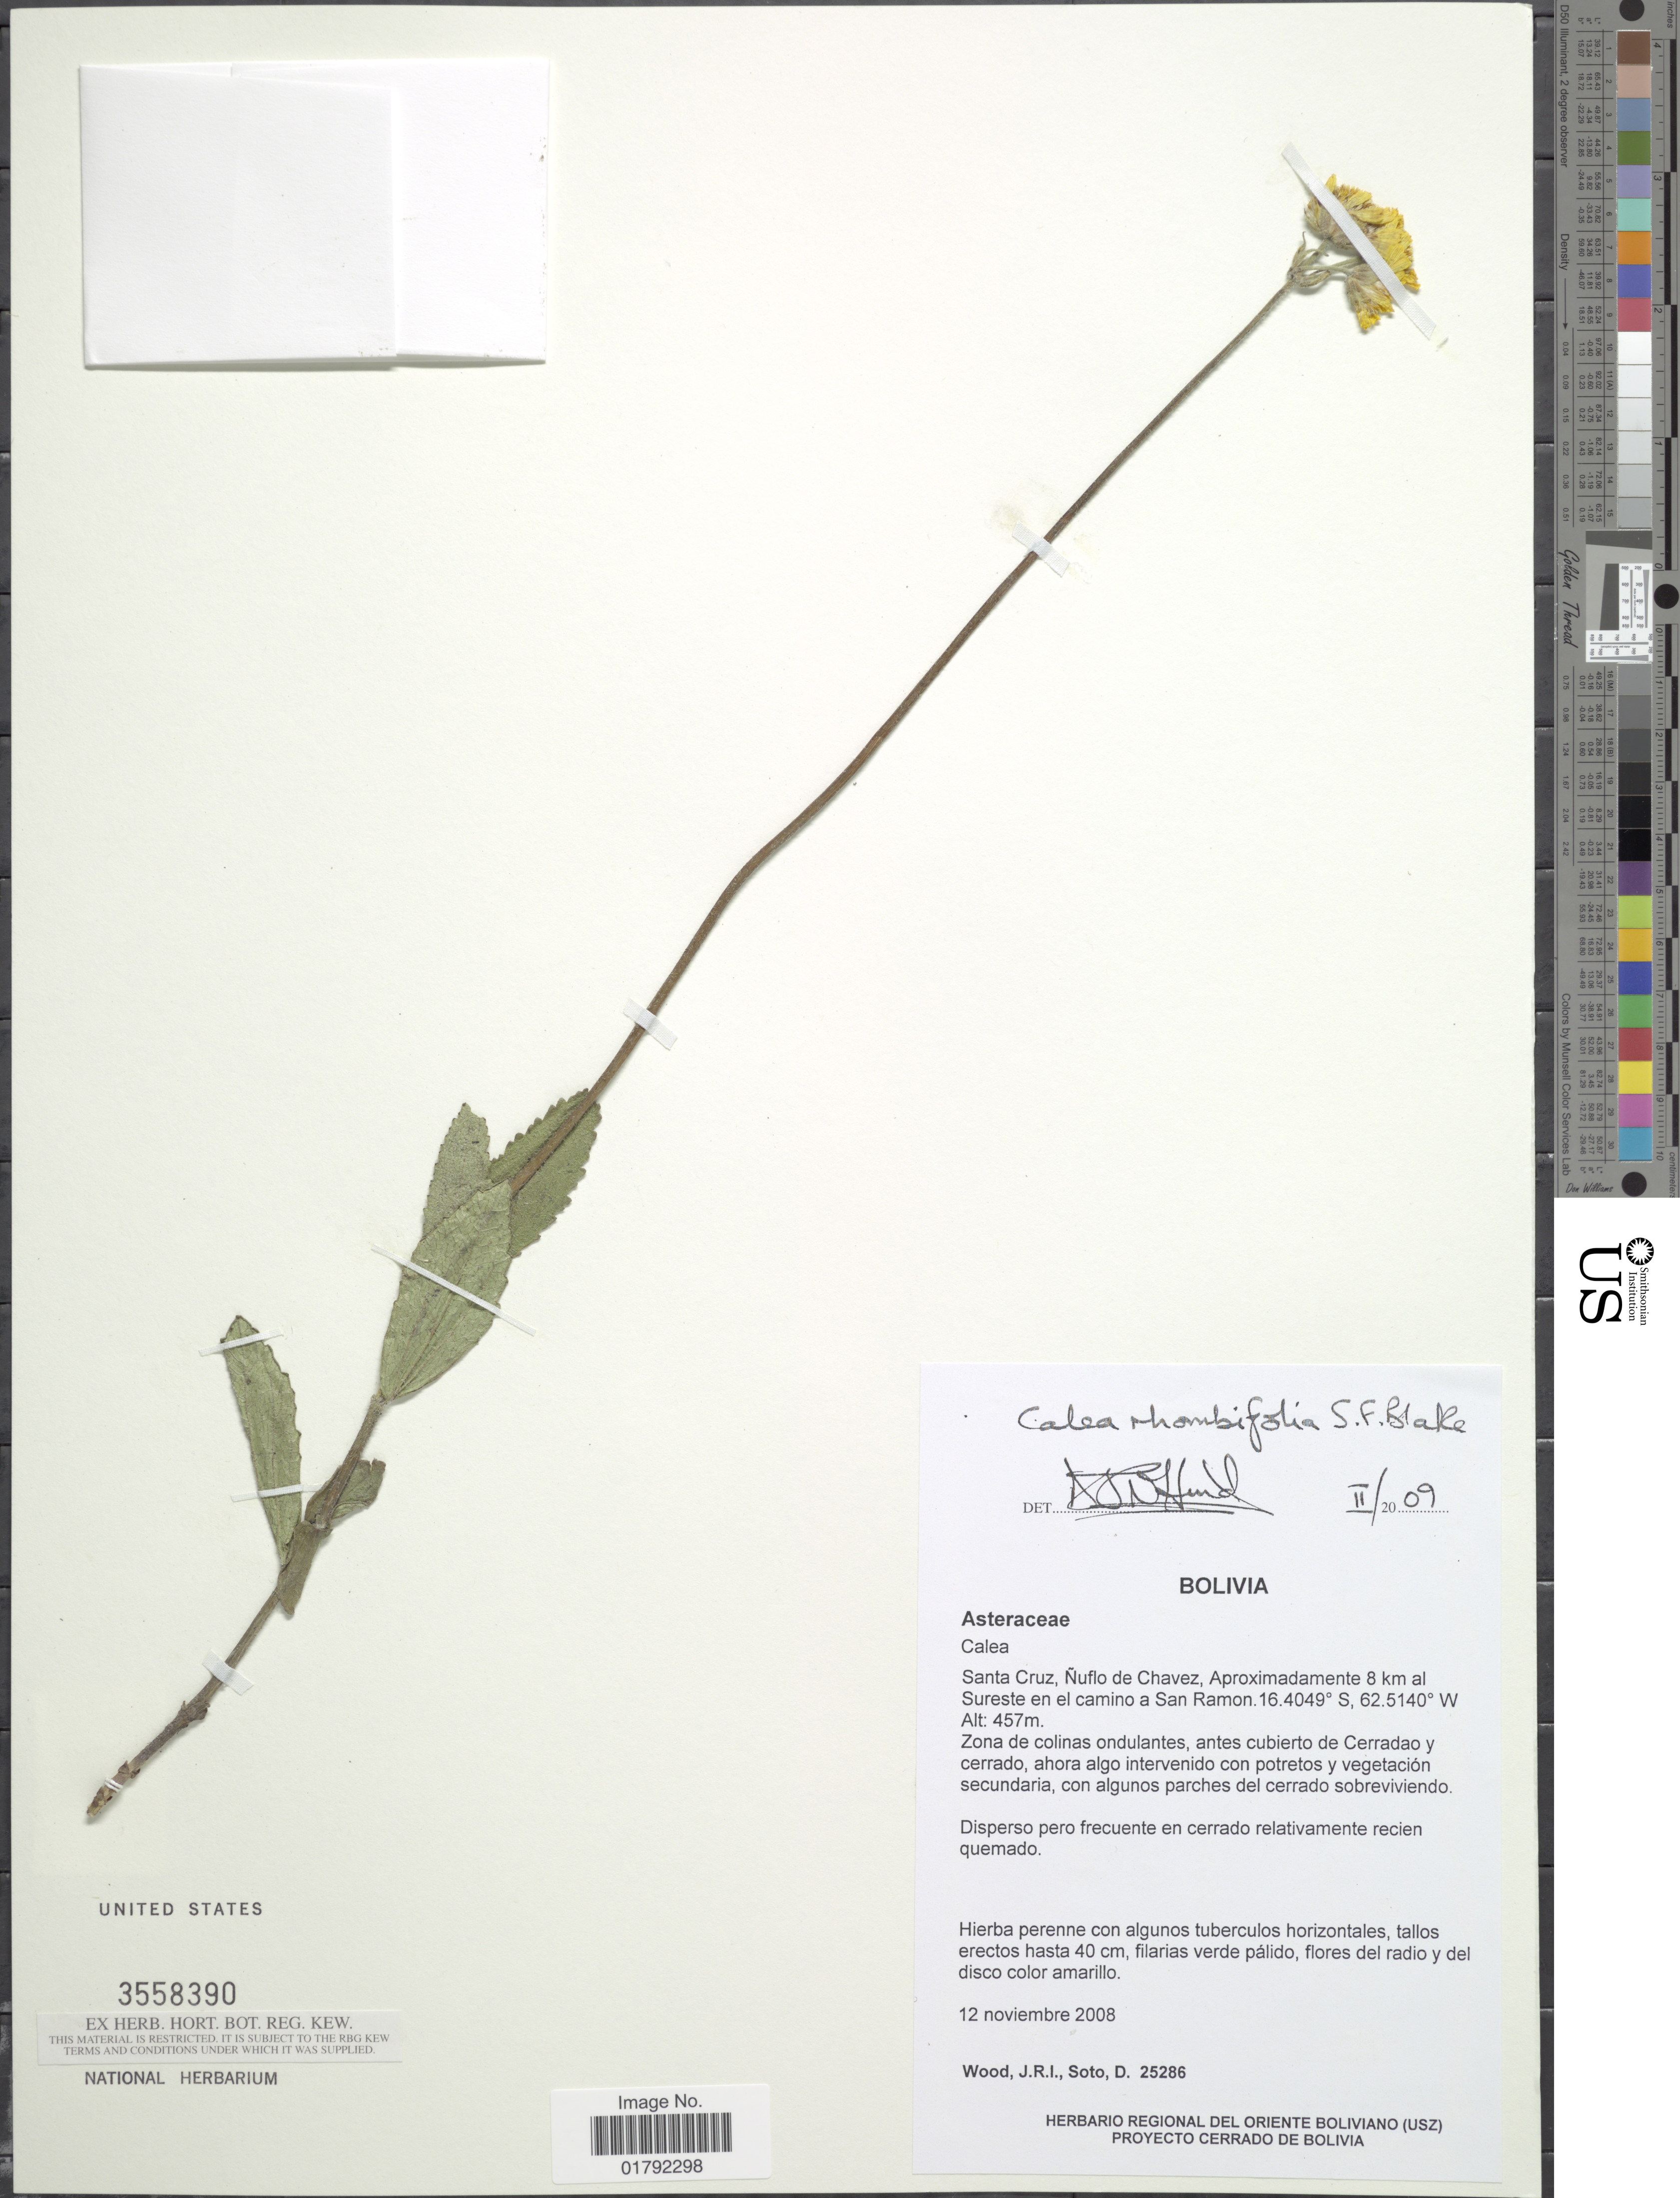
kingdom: Plantae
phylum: Tracheophyta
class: Magnoliopsida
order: Asterales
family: Asteraceae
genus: Calea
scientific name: Calea reticulata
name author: Gardner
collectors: J. R. I. Wood & D. Soto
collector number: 25286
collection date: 2008-11-12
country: Bolivia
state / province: Santa Cruz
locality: Nuflo de Chavez, Aproximadamente 8 km al Sureste en el camino a San Ramon.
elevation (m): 457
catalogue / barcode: US 3558390